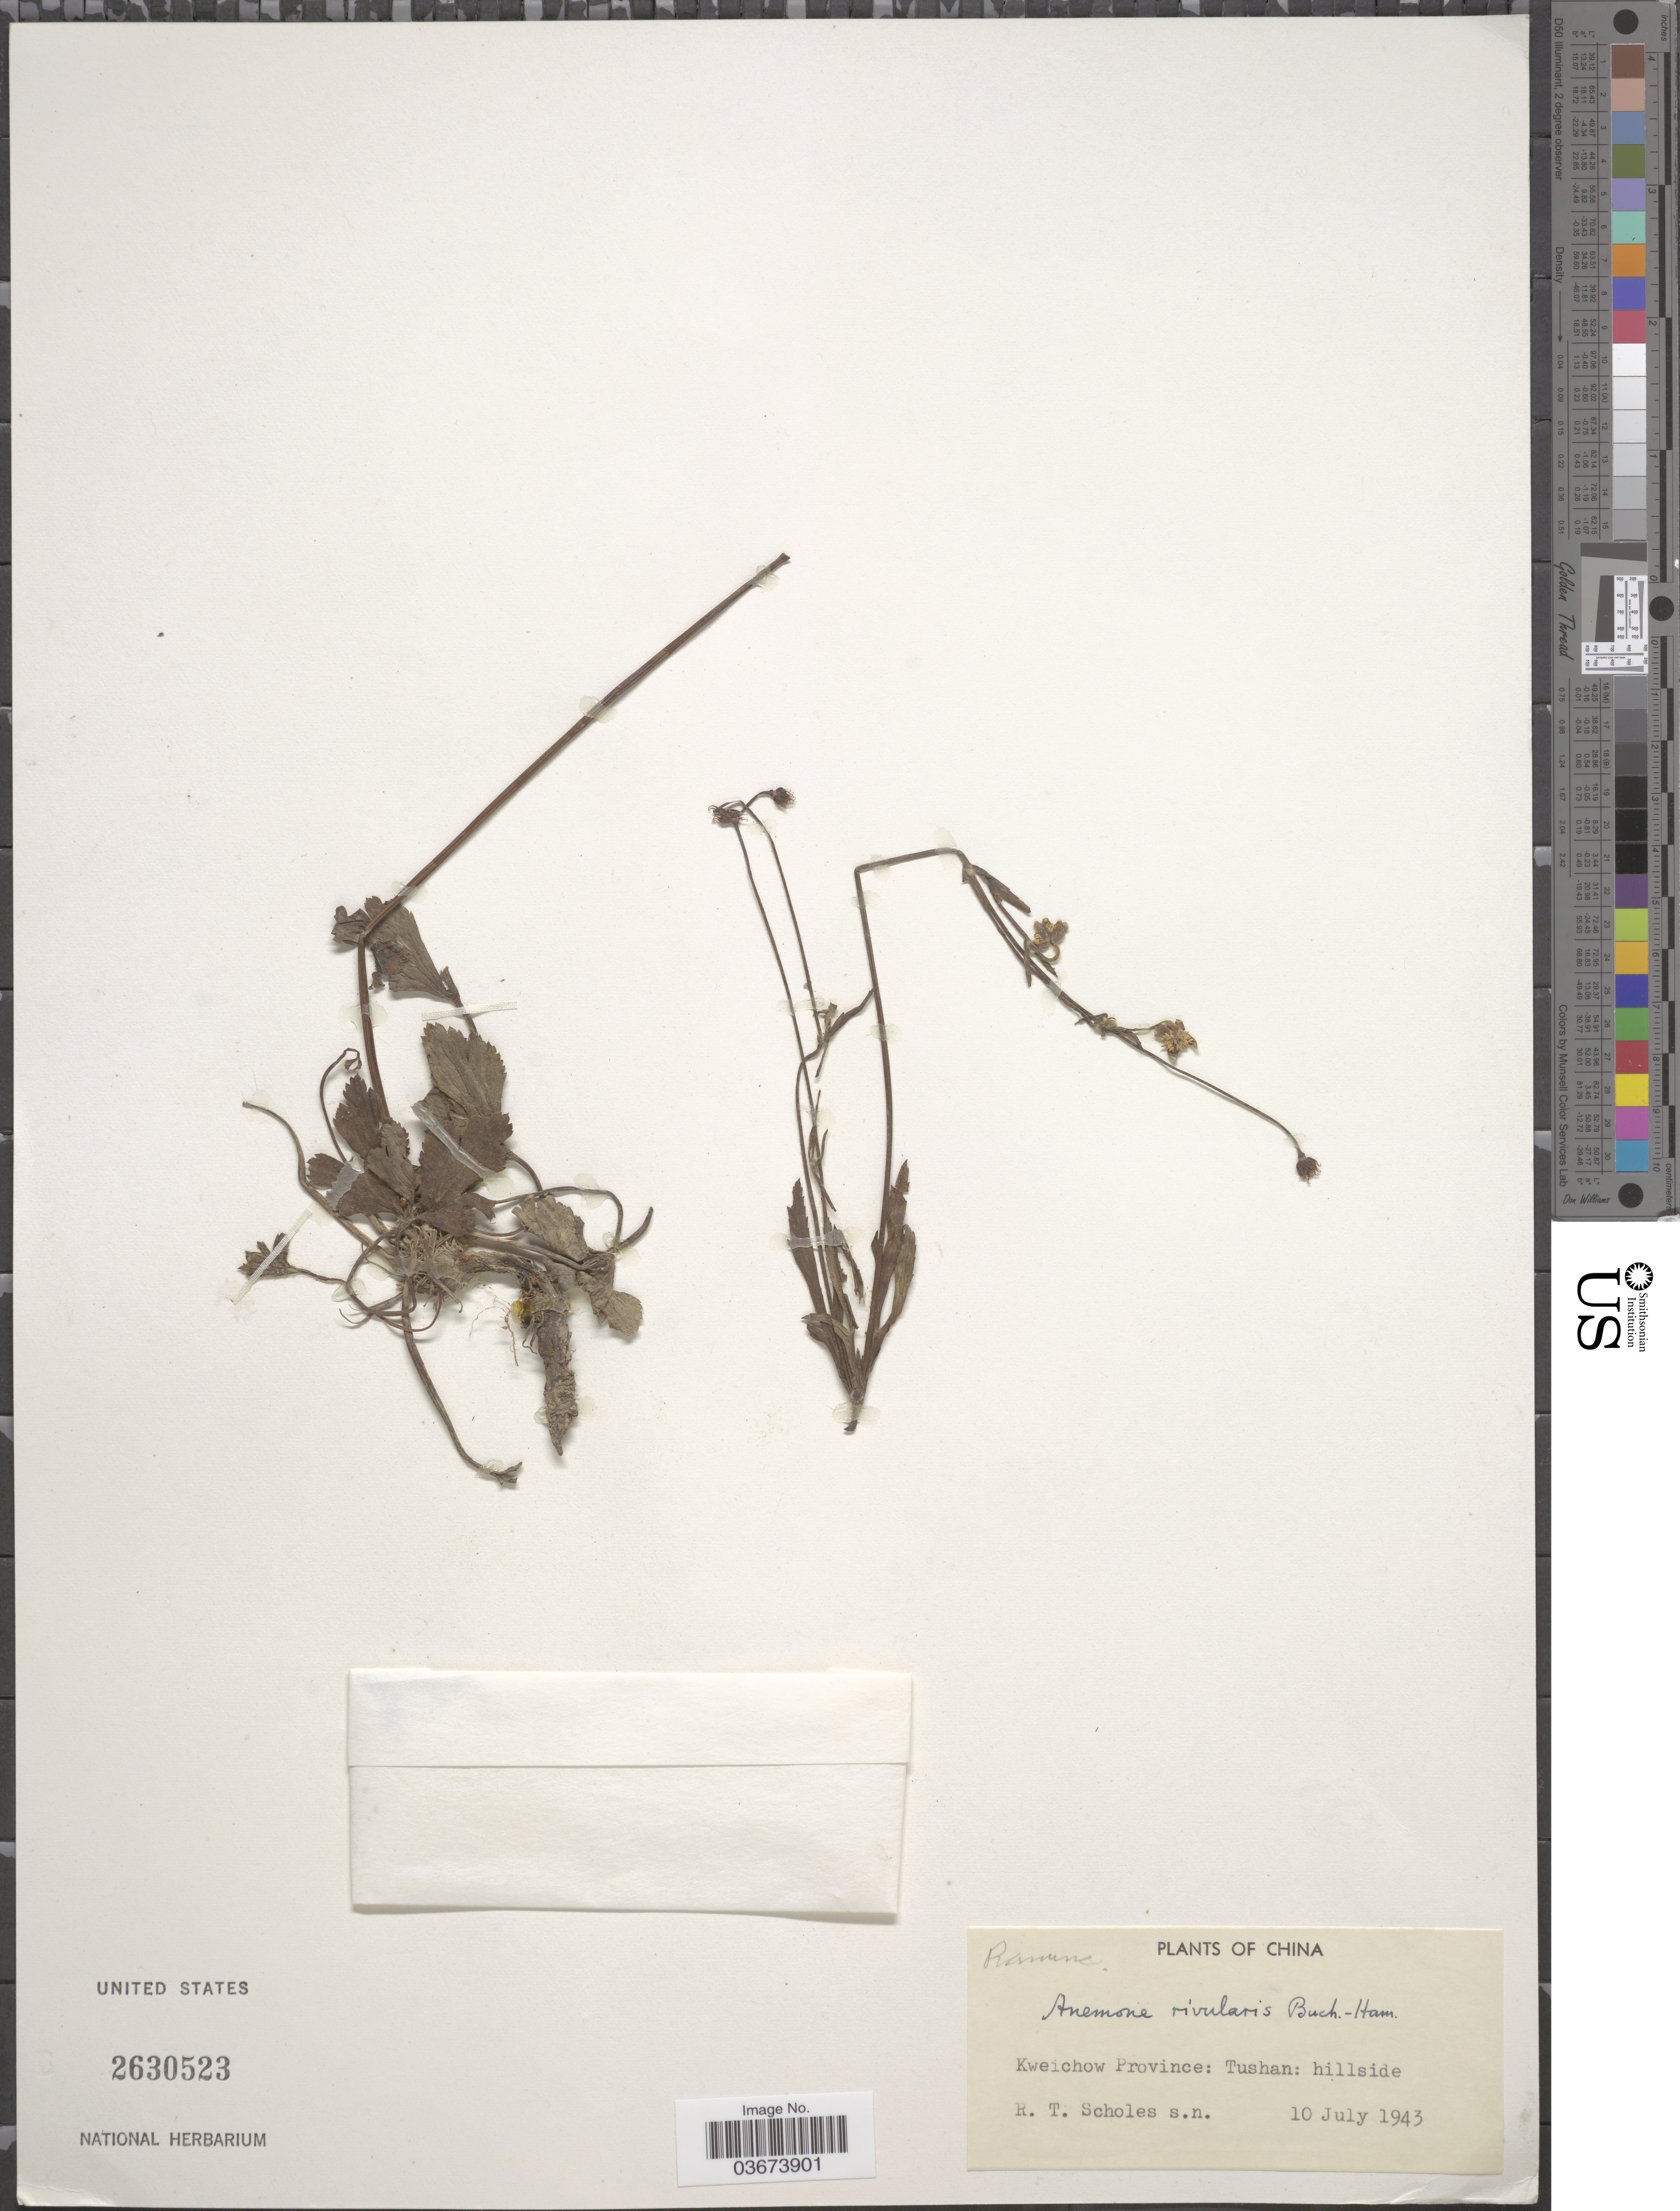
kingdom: Plantae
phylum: Tracheophyta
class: Magnoliopsida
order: Ranunculales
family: Ranunculaceae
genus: Anemone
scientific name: Anemone rivularis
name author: Buch.-Ham. ex DC.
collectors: R. Scholes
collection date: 1943-07-10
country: China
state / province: Guizhou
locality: Kweichow Province: Tushan.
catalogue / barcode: US 2630523